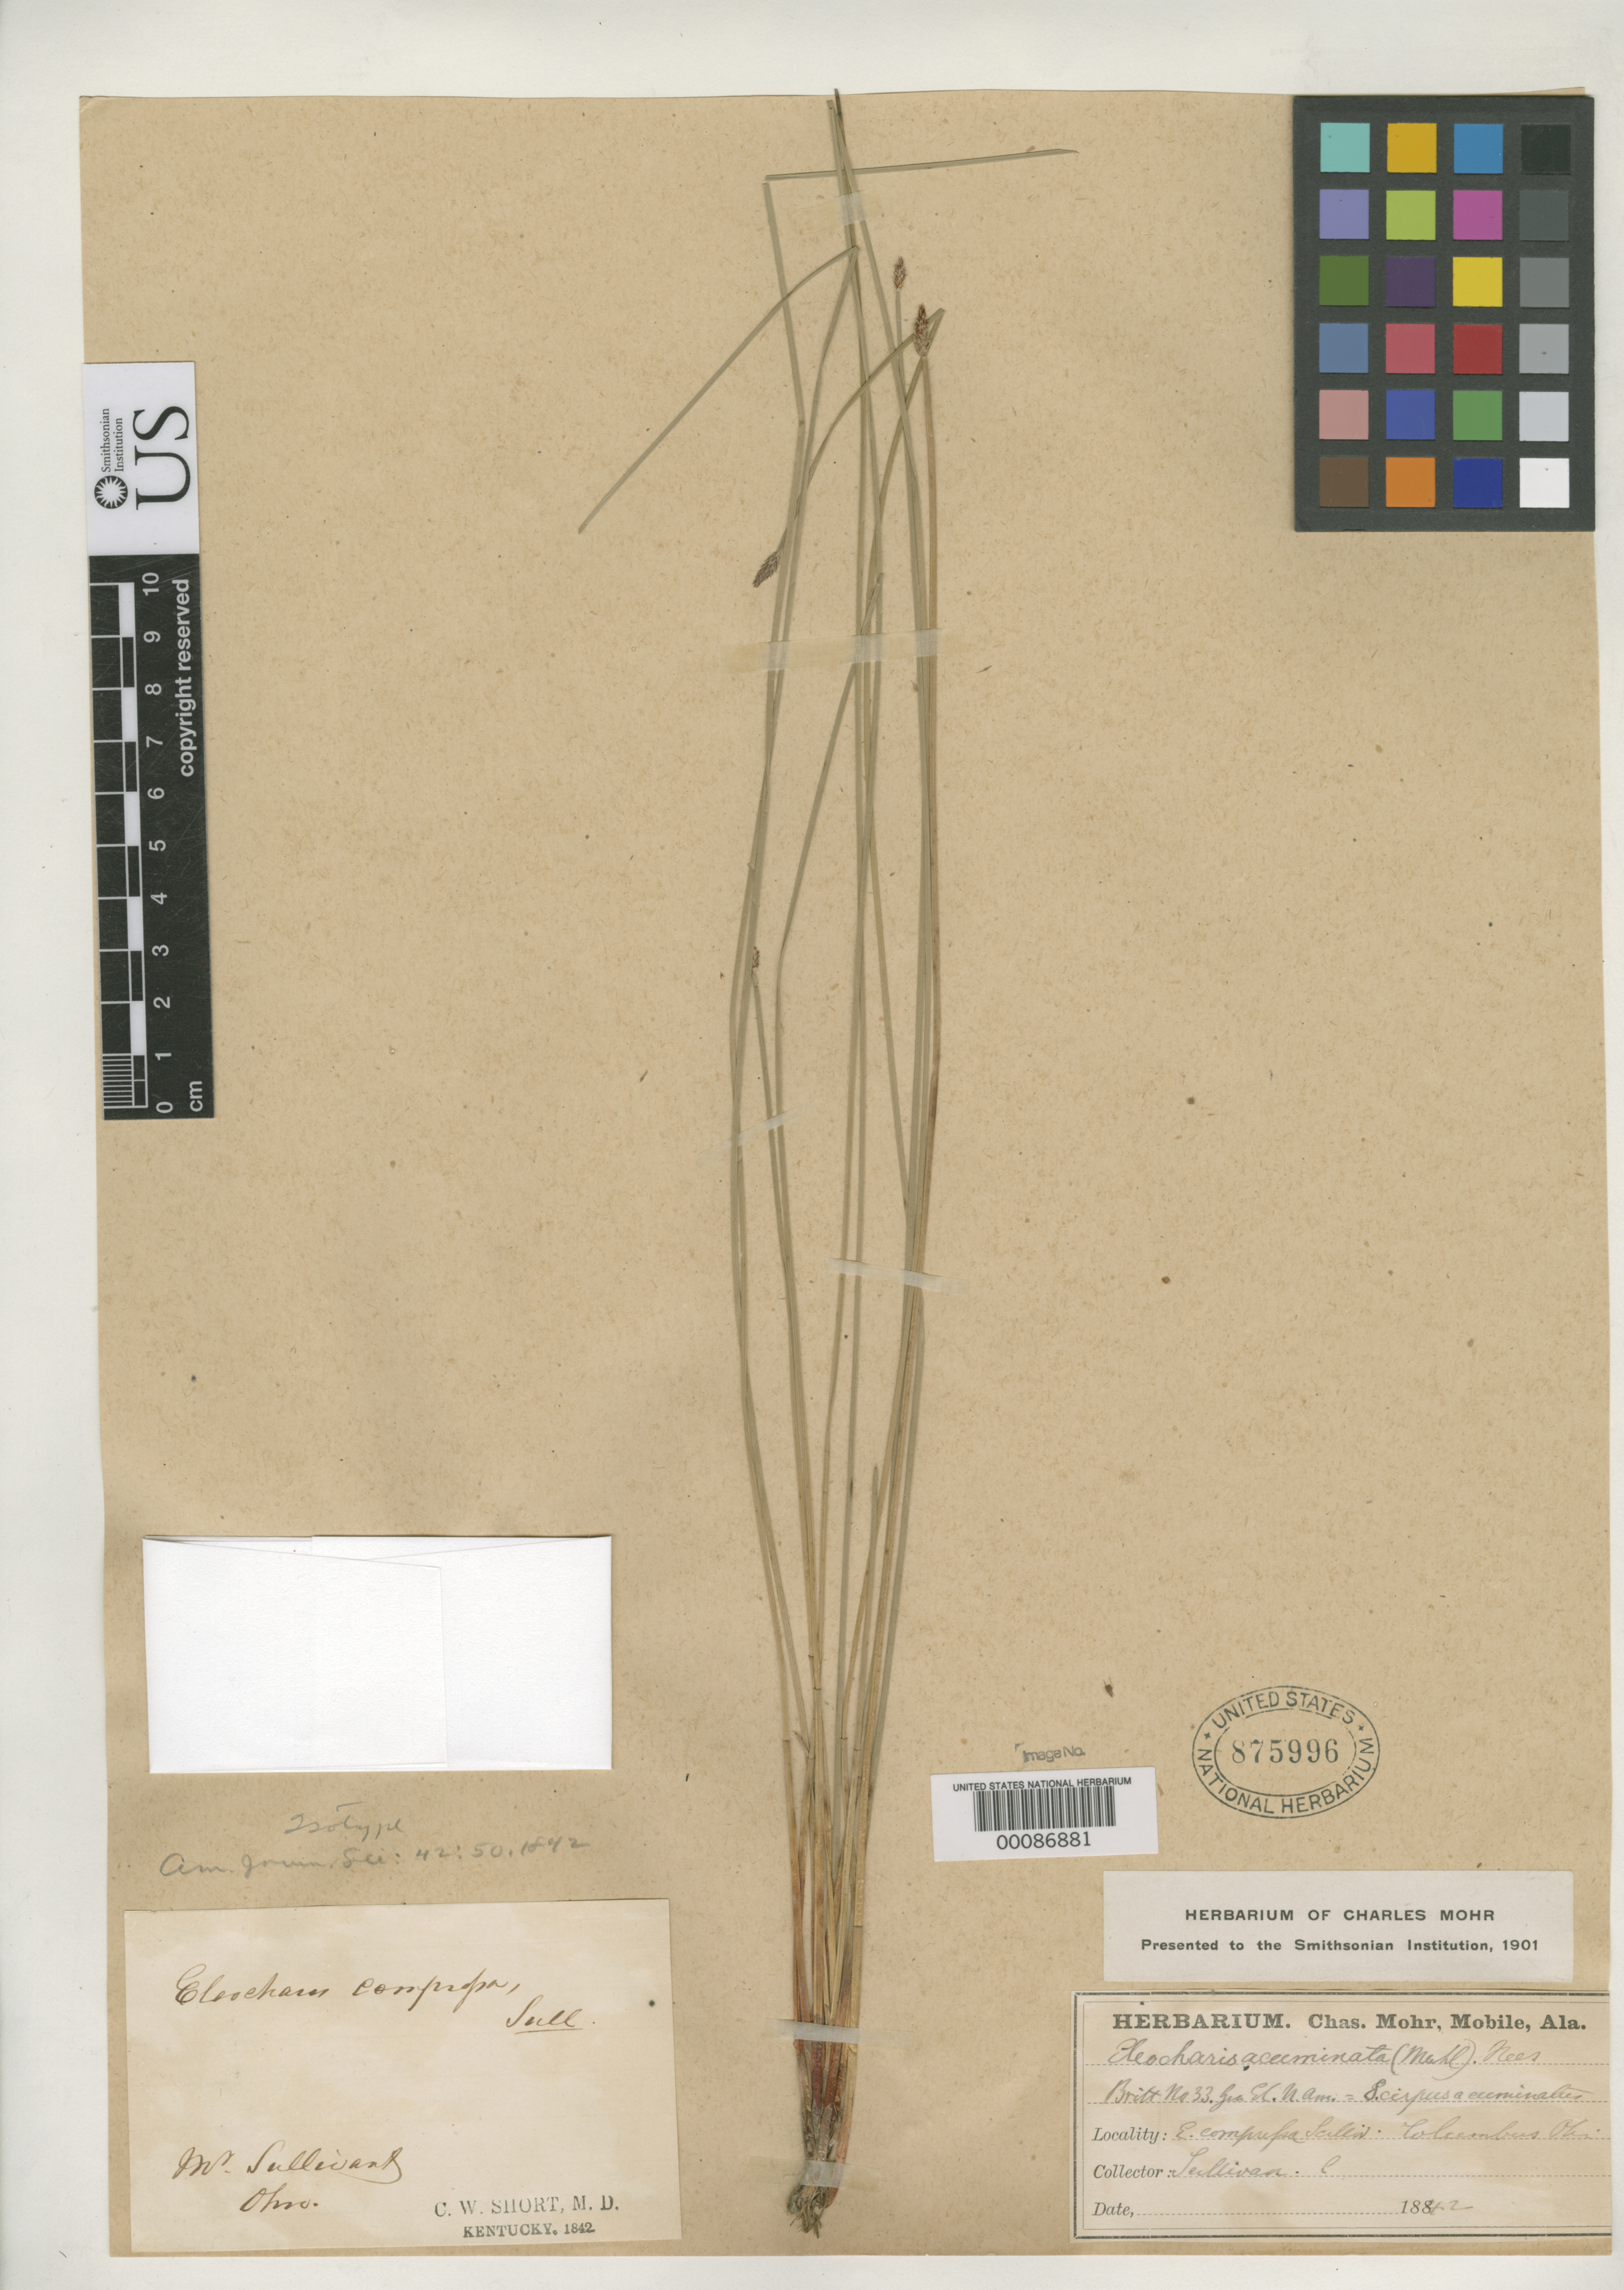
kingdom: Plantae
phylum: Tracheophyta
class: Liliopsida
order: Poales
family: Cyperaceae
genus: Eleocharis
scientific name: Eleocharis compressa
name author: Sull.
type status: Isotype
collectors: W. Sullivant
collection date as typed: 1842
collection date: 1842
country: United States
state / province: Ohio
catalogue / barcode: US 875996